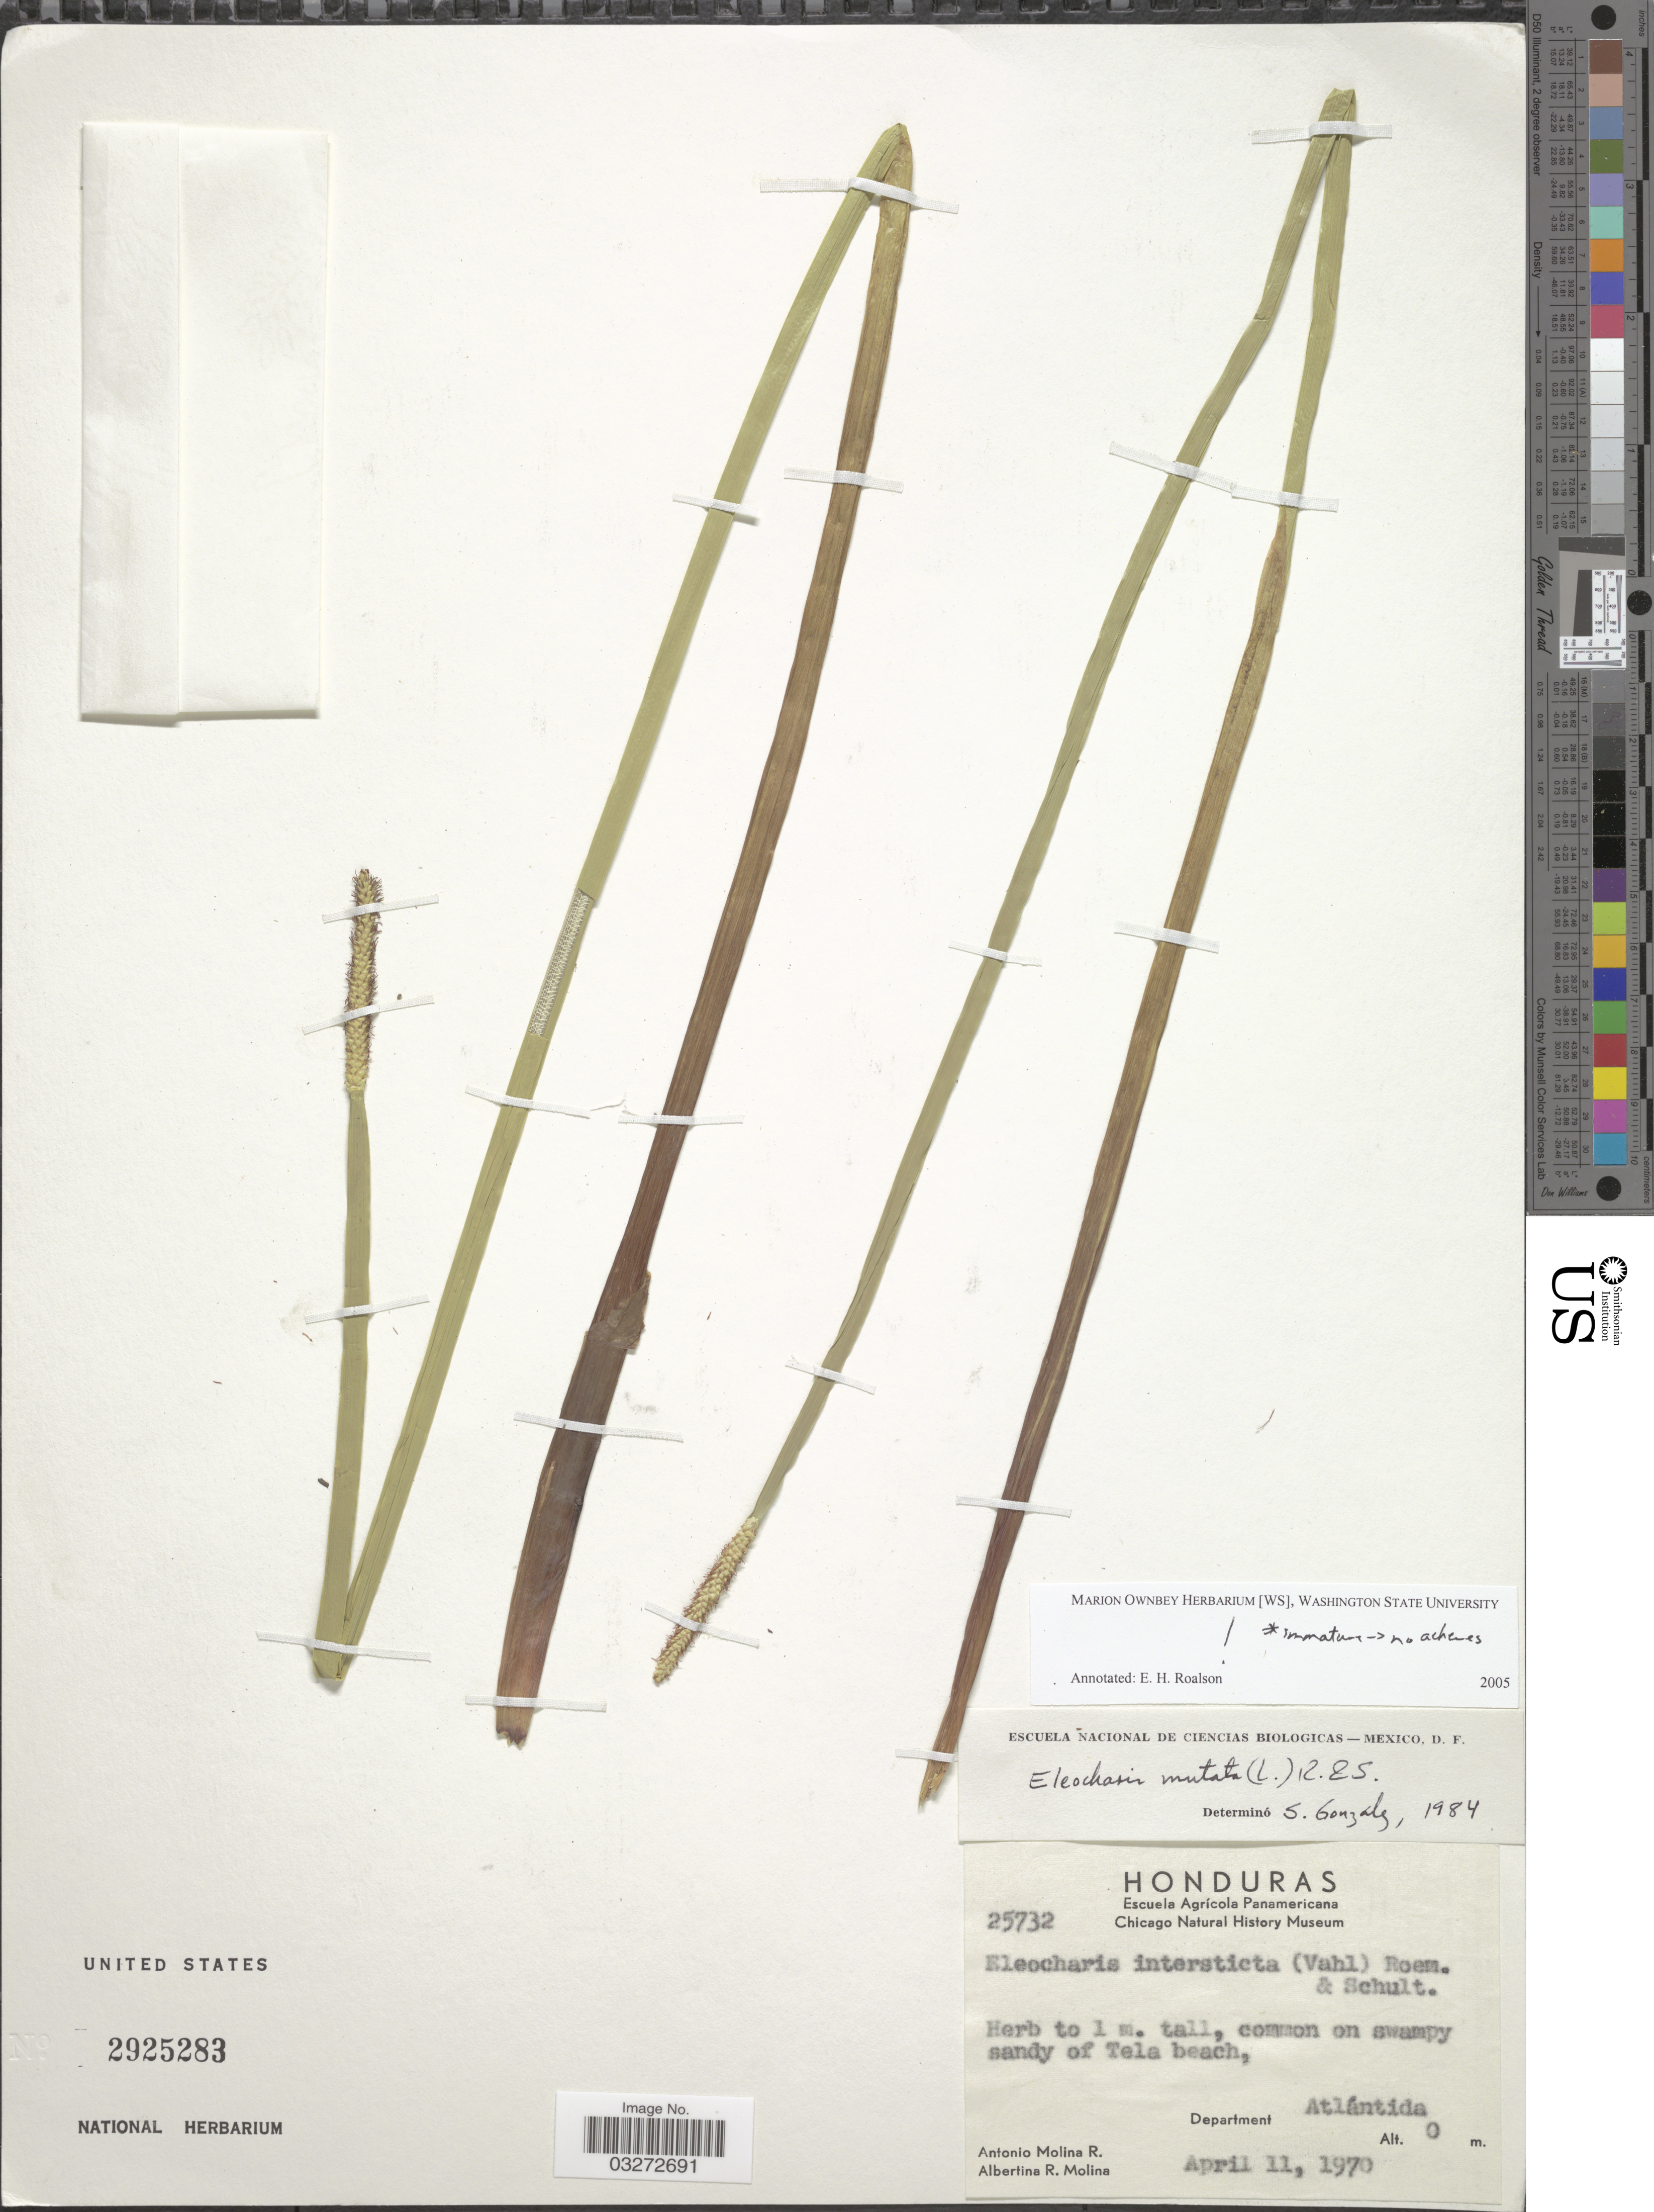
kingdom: Plantae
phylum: Tracheophyta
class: Liliopsida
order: Poales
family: Cyperaceae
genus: Eleocharis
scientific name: Eleocharis mutata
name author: (L.) Roem. & Schult.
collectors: A. Molina R. & A. R. Molina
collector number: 25732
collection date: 1970-04-11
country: Honduras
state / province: Atlántida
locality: Common on swampy sandy of Tela beach, Department Atlántida.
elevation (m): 0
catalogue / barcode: US 2925283